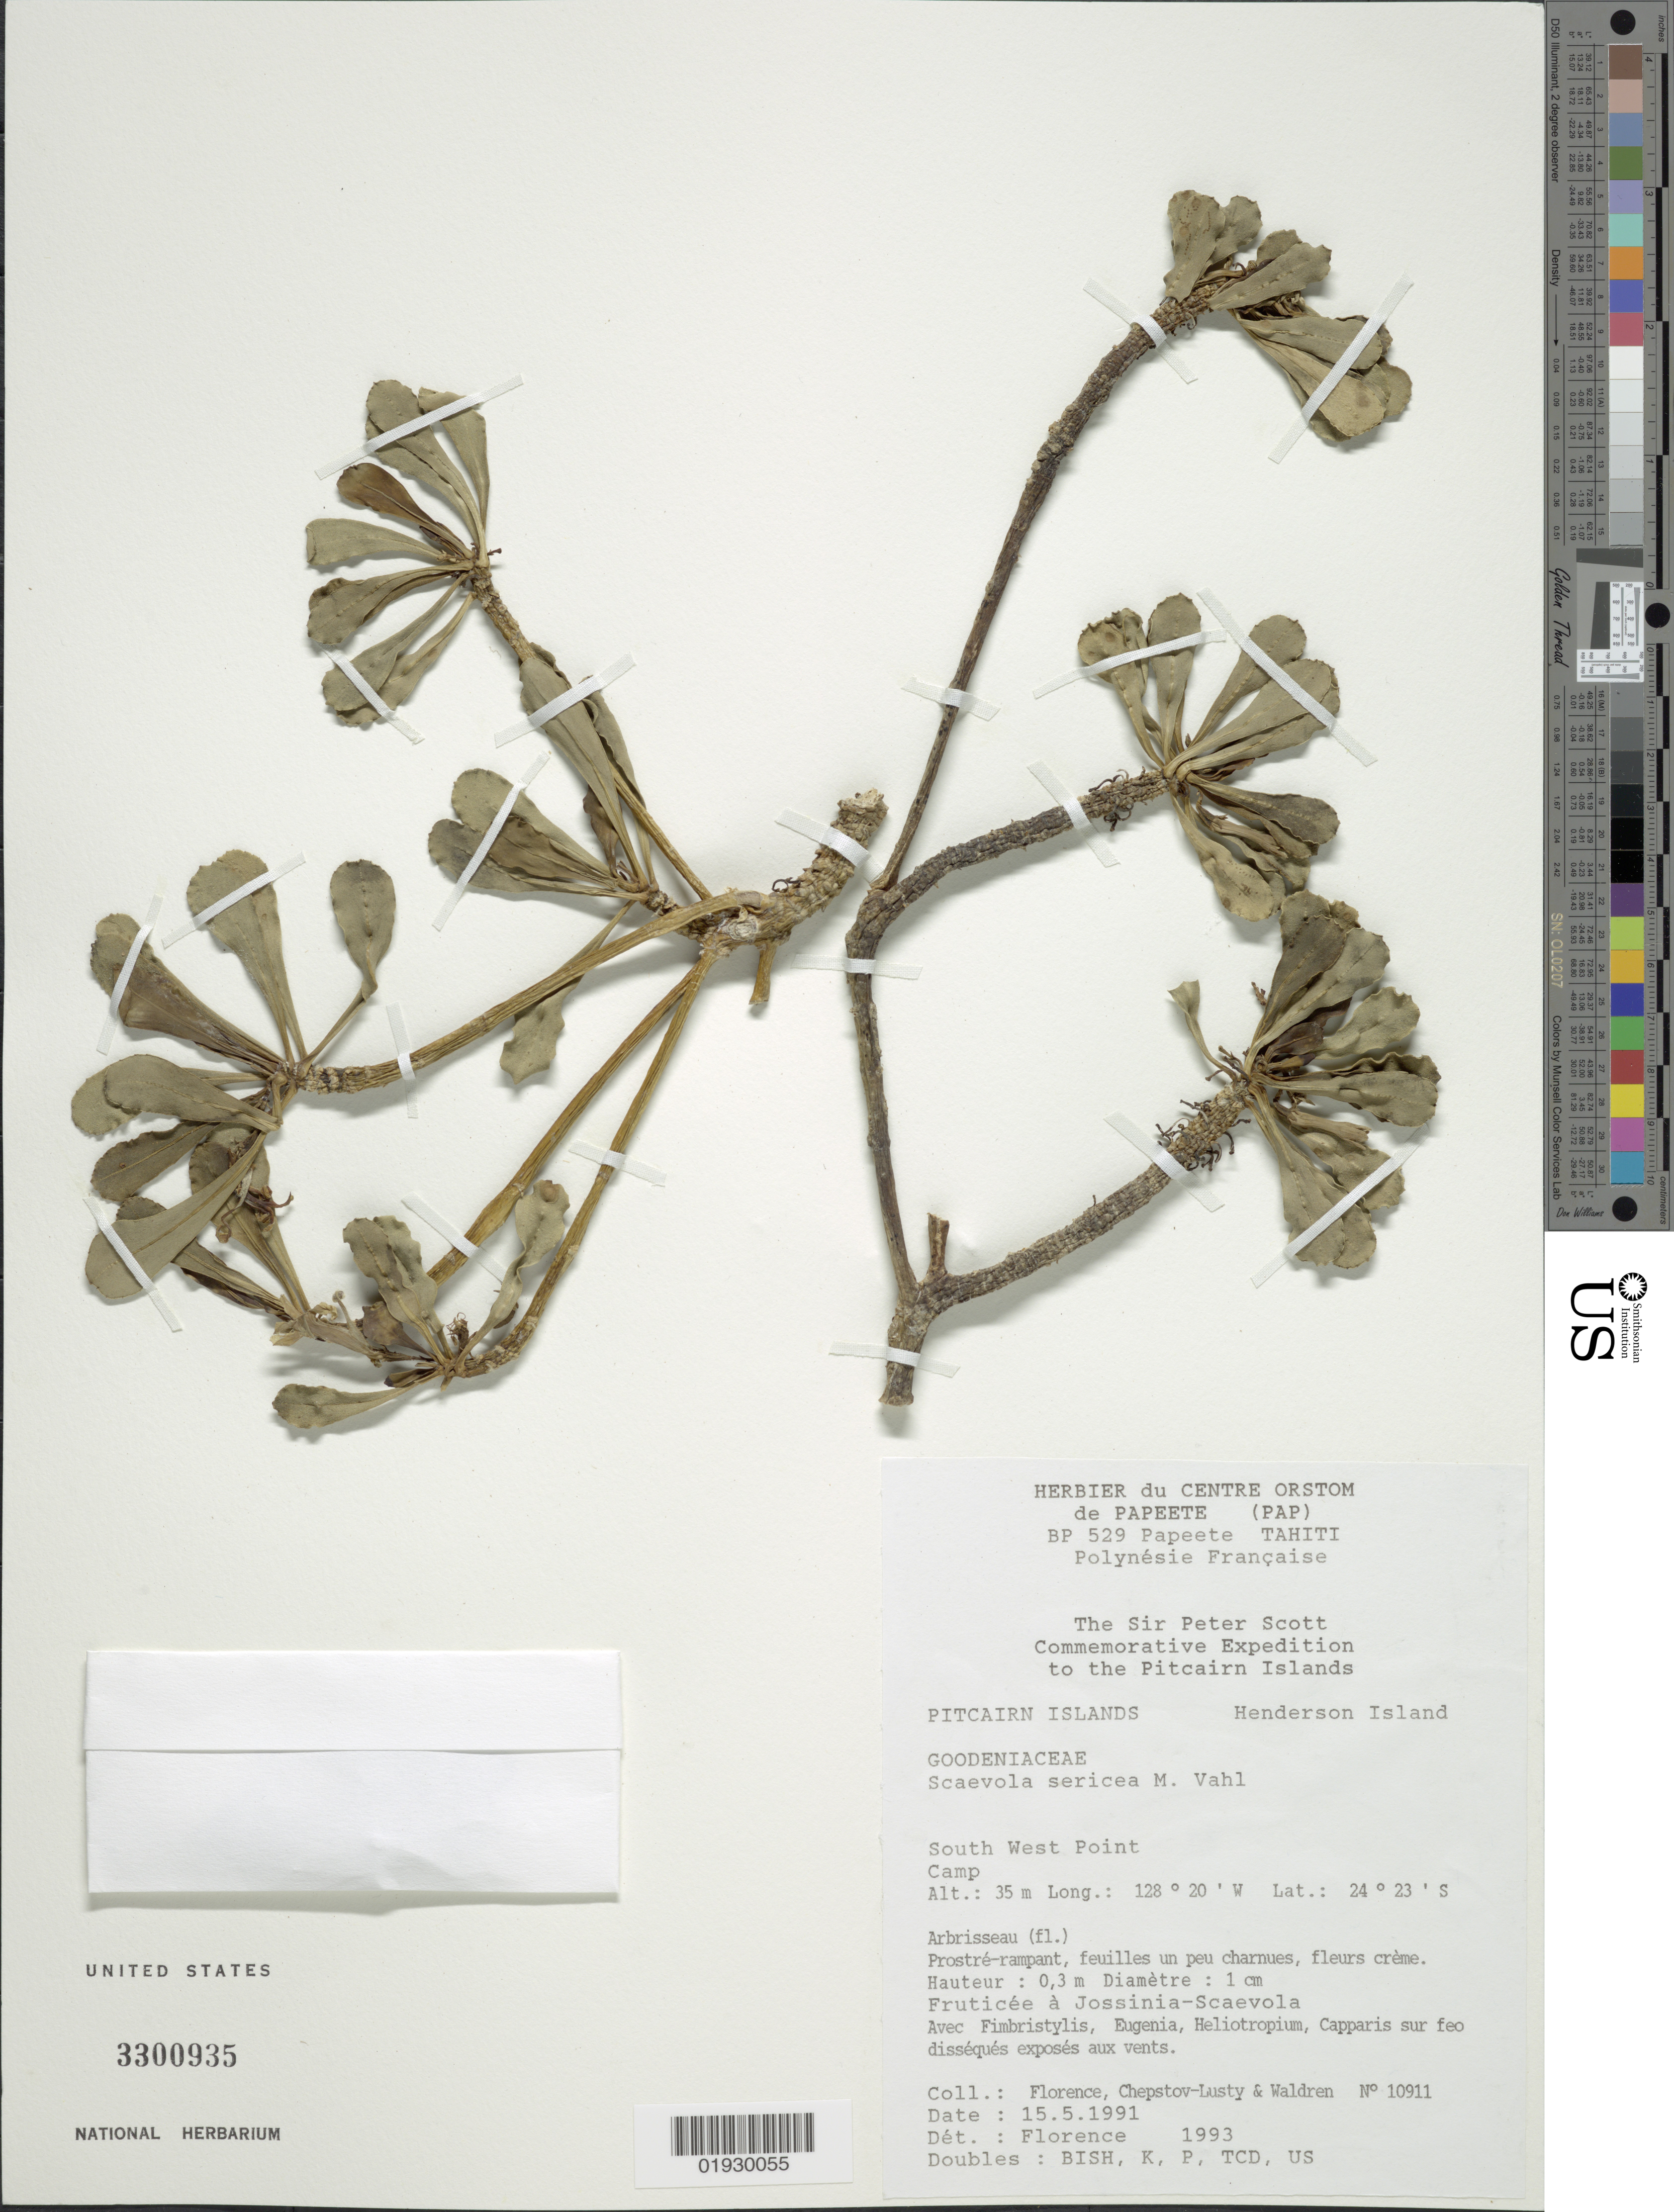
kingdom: Plantae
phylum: Tracheophyta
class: Magnoliopsida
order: Asterales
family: Goodeniaceae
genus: Scaevola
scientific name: Scaevola taccada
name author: (Gaertn.) Roxb.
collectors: -. Florence, -. Chepstov-lusty & Waldren, --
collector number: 10911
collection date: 1991-05-15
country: Pitcairn Islands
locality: Henderson Island, South West Point, Camp.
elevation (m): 35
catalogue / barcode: US 3300935